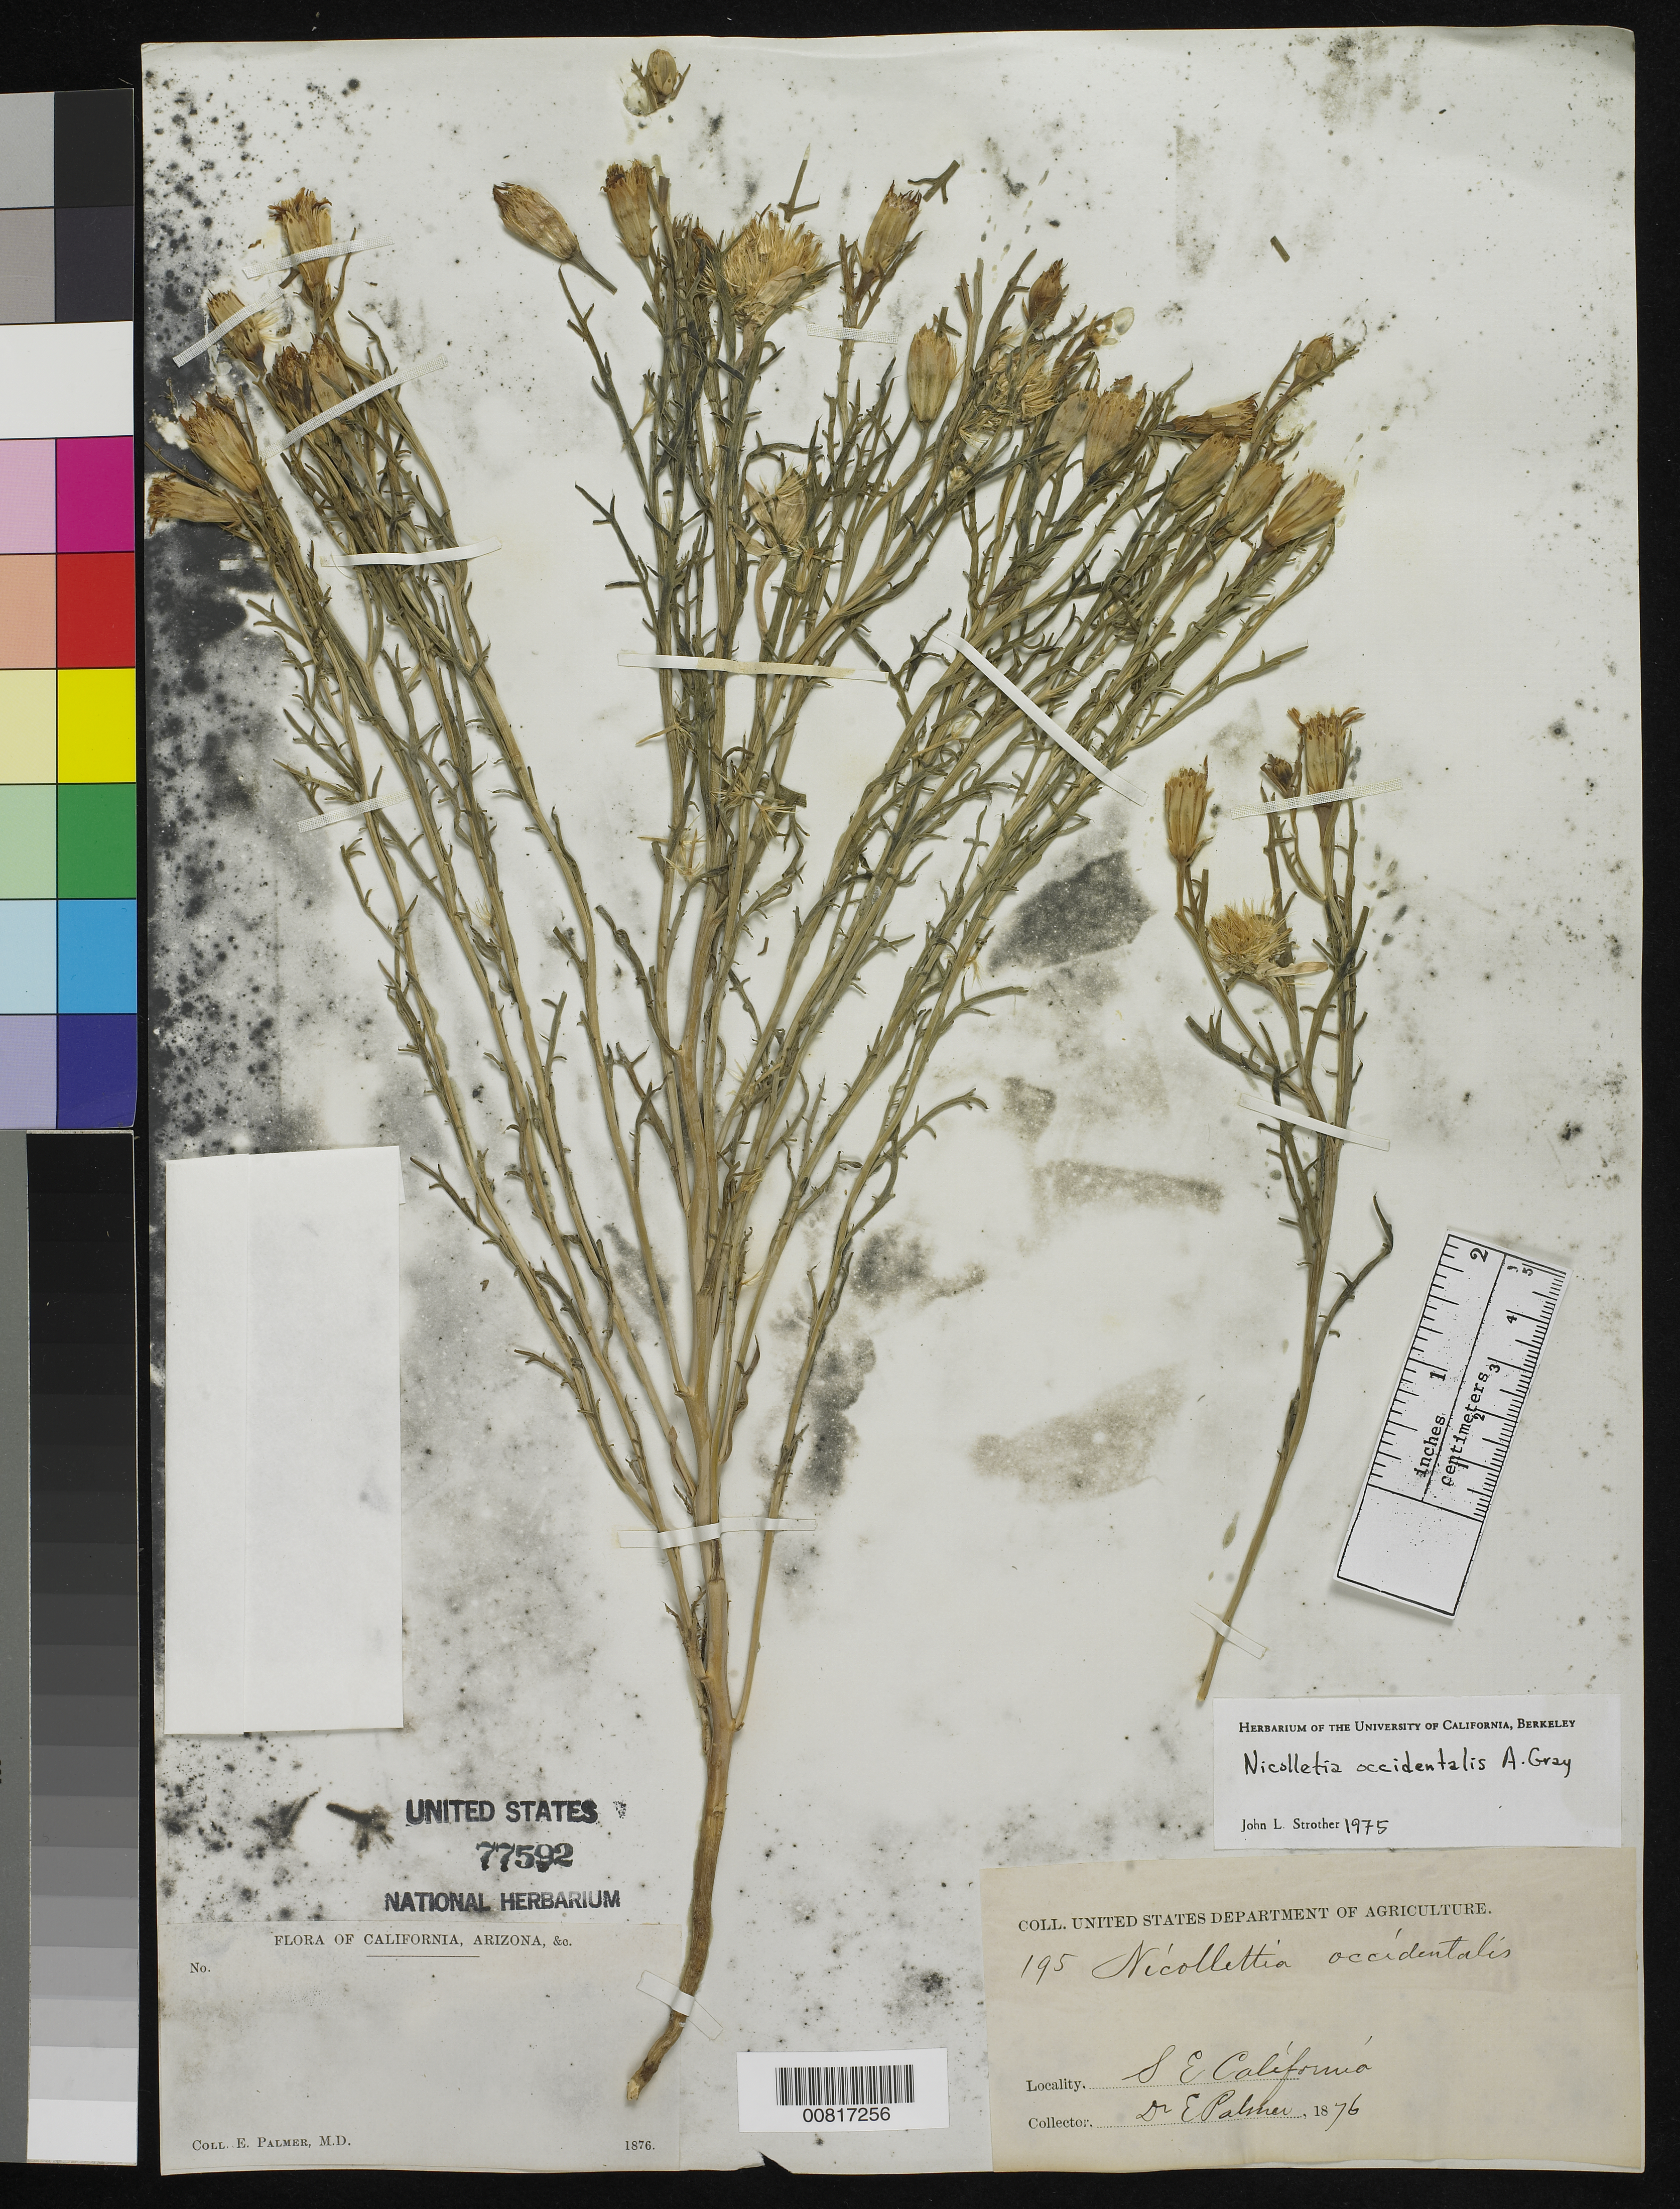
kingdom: Plantae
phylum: Tracheophyta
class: Magnoliopsida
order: Asterales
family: Asteraceae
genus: Nicolletia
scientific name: Nicolletia occidentalis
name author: A. Gray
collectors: E. Palmer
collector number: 195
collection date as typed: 1876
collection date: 1876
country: United States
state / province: California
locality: SE California.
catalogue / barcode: US 77592